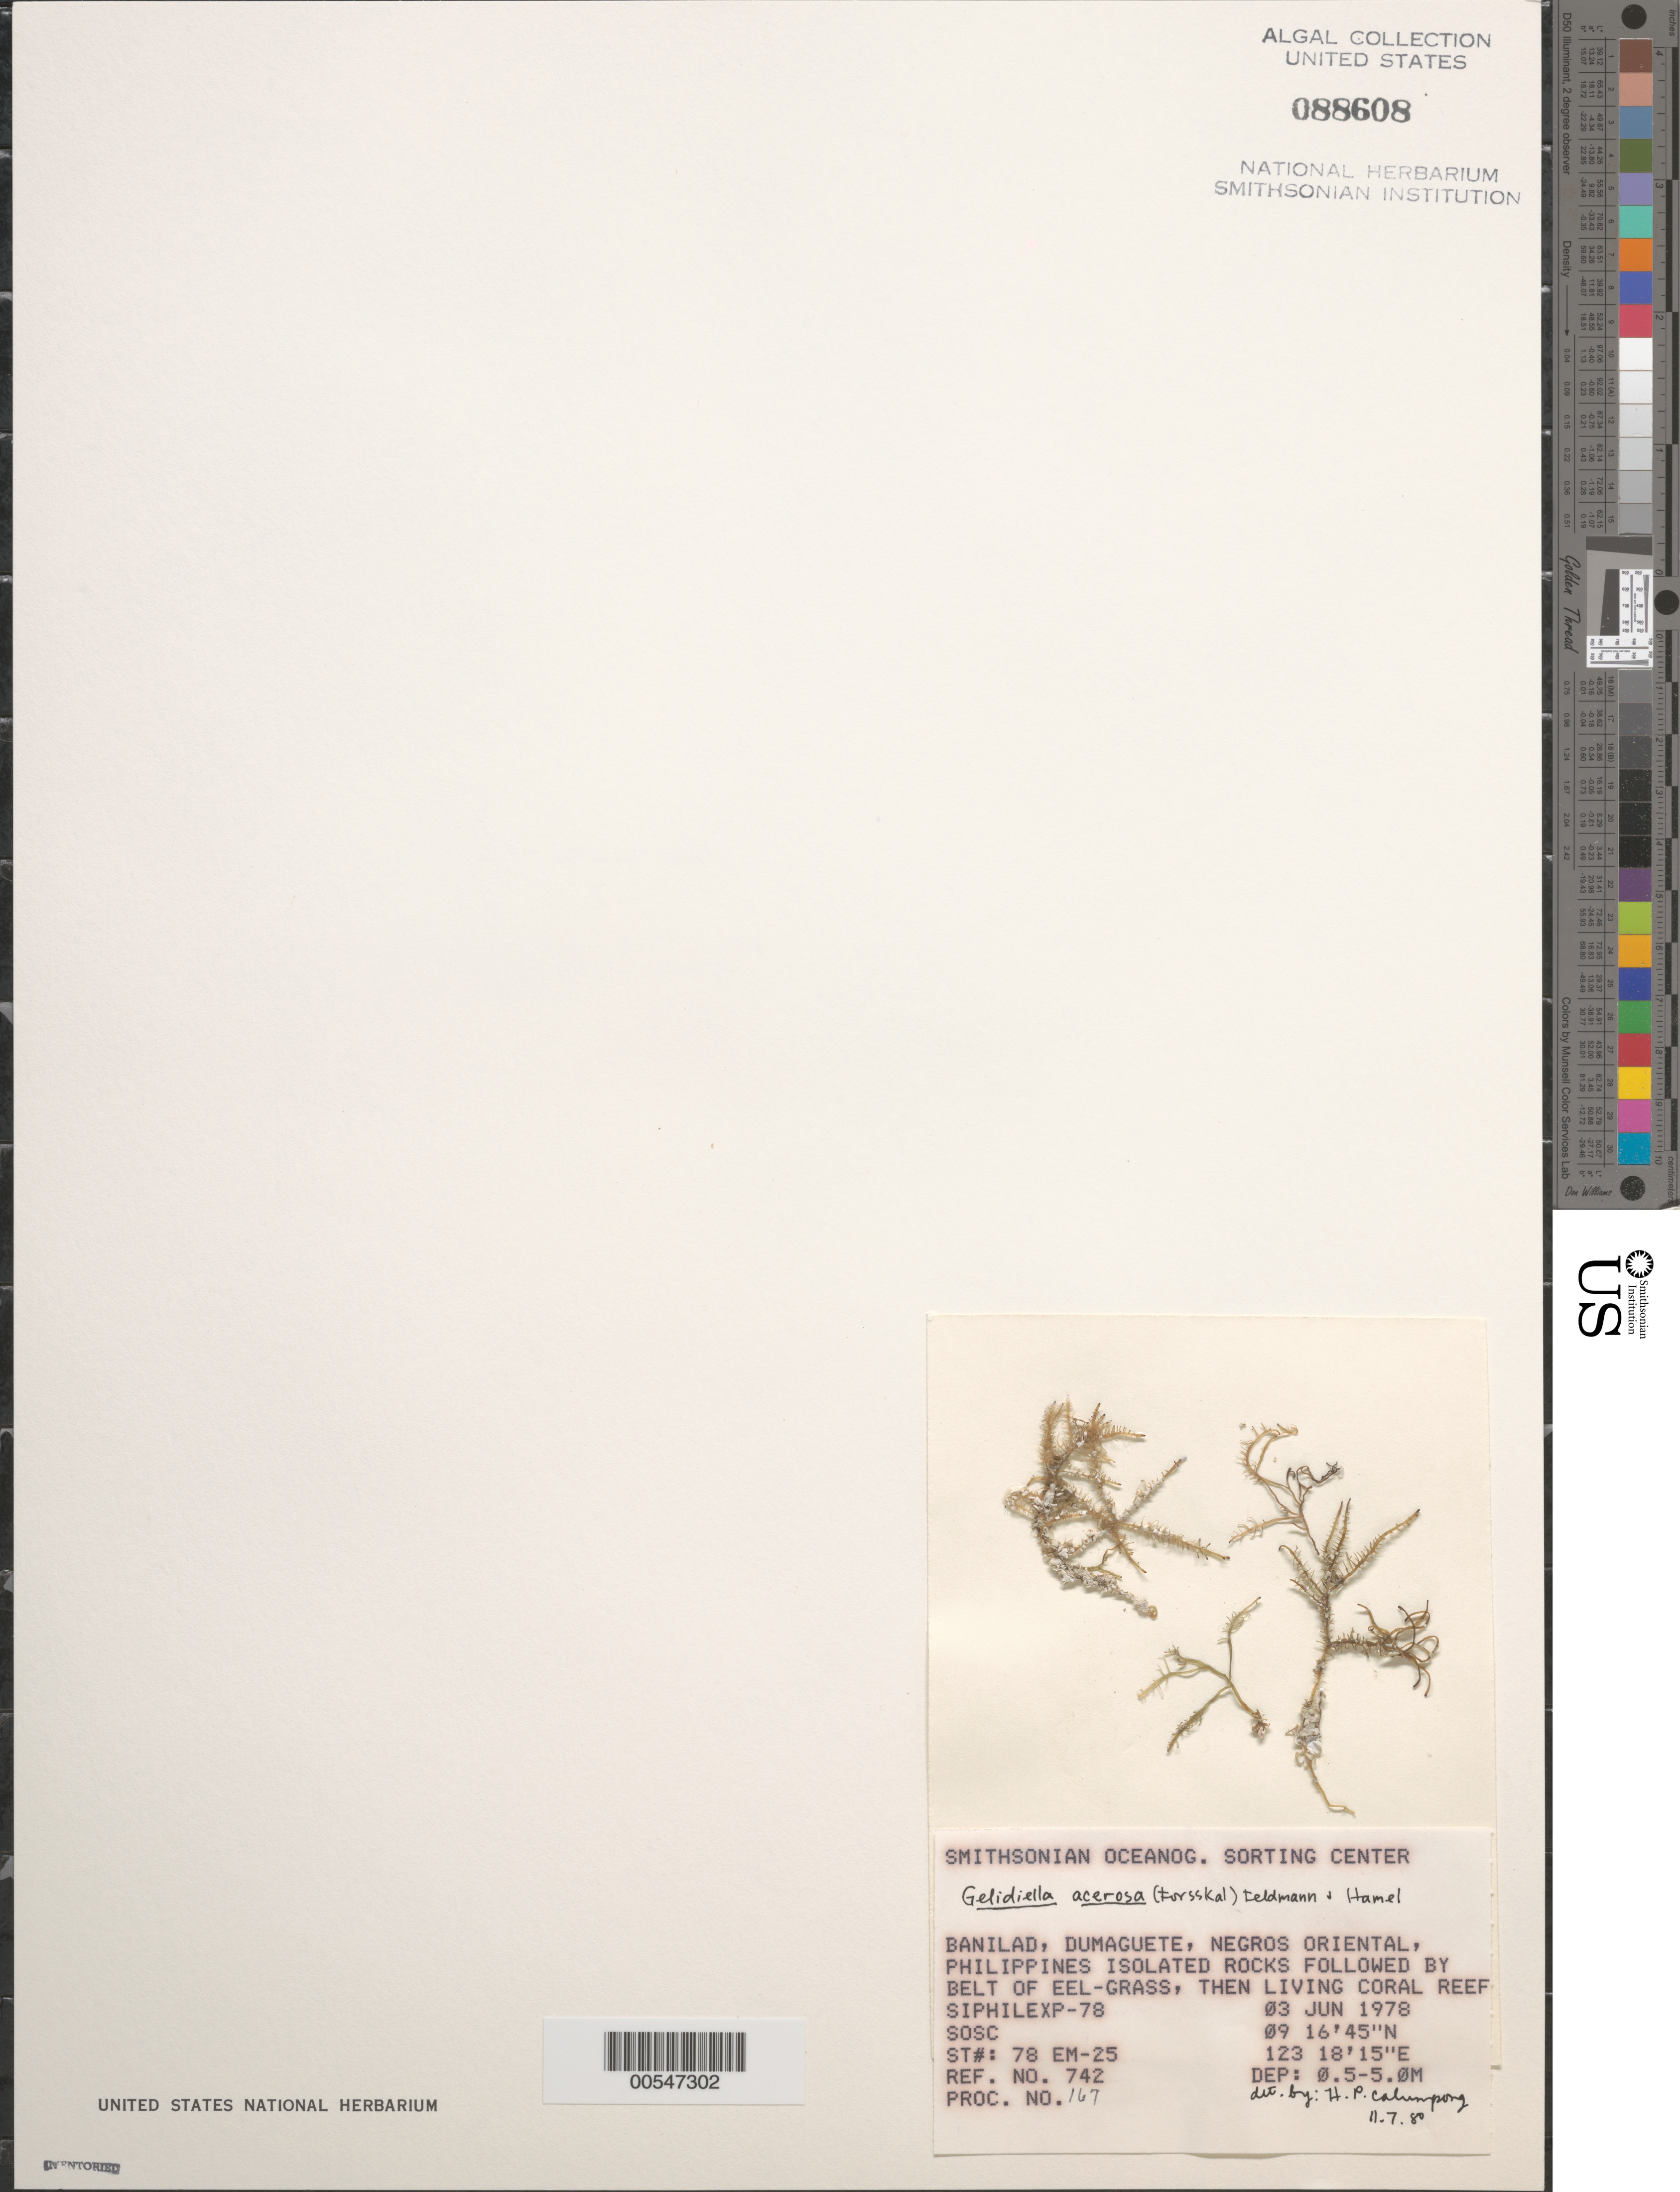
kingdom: Plantae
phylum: Rhodophyta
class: Florideophyceae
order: Gelidiales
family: Gelidiellaceae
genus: Gelidiella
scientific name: Gelidiella acerosa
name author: (Forssk.) Feldmann & G. Hamel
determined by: Calumpong, H. P.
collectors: SOSC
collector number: Station 78 Em-25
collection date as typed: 03 Jun 1978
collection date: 1978-06-03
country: Philippines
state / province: Central Visayas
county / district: Negros Oriental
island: Negros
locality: Banilad, Dumaguete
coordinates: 09 16'45"N, 123 18'15"E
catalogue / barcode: US 88608